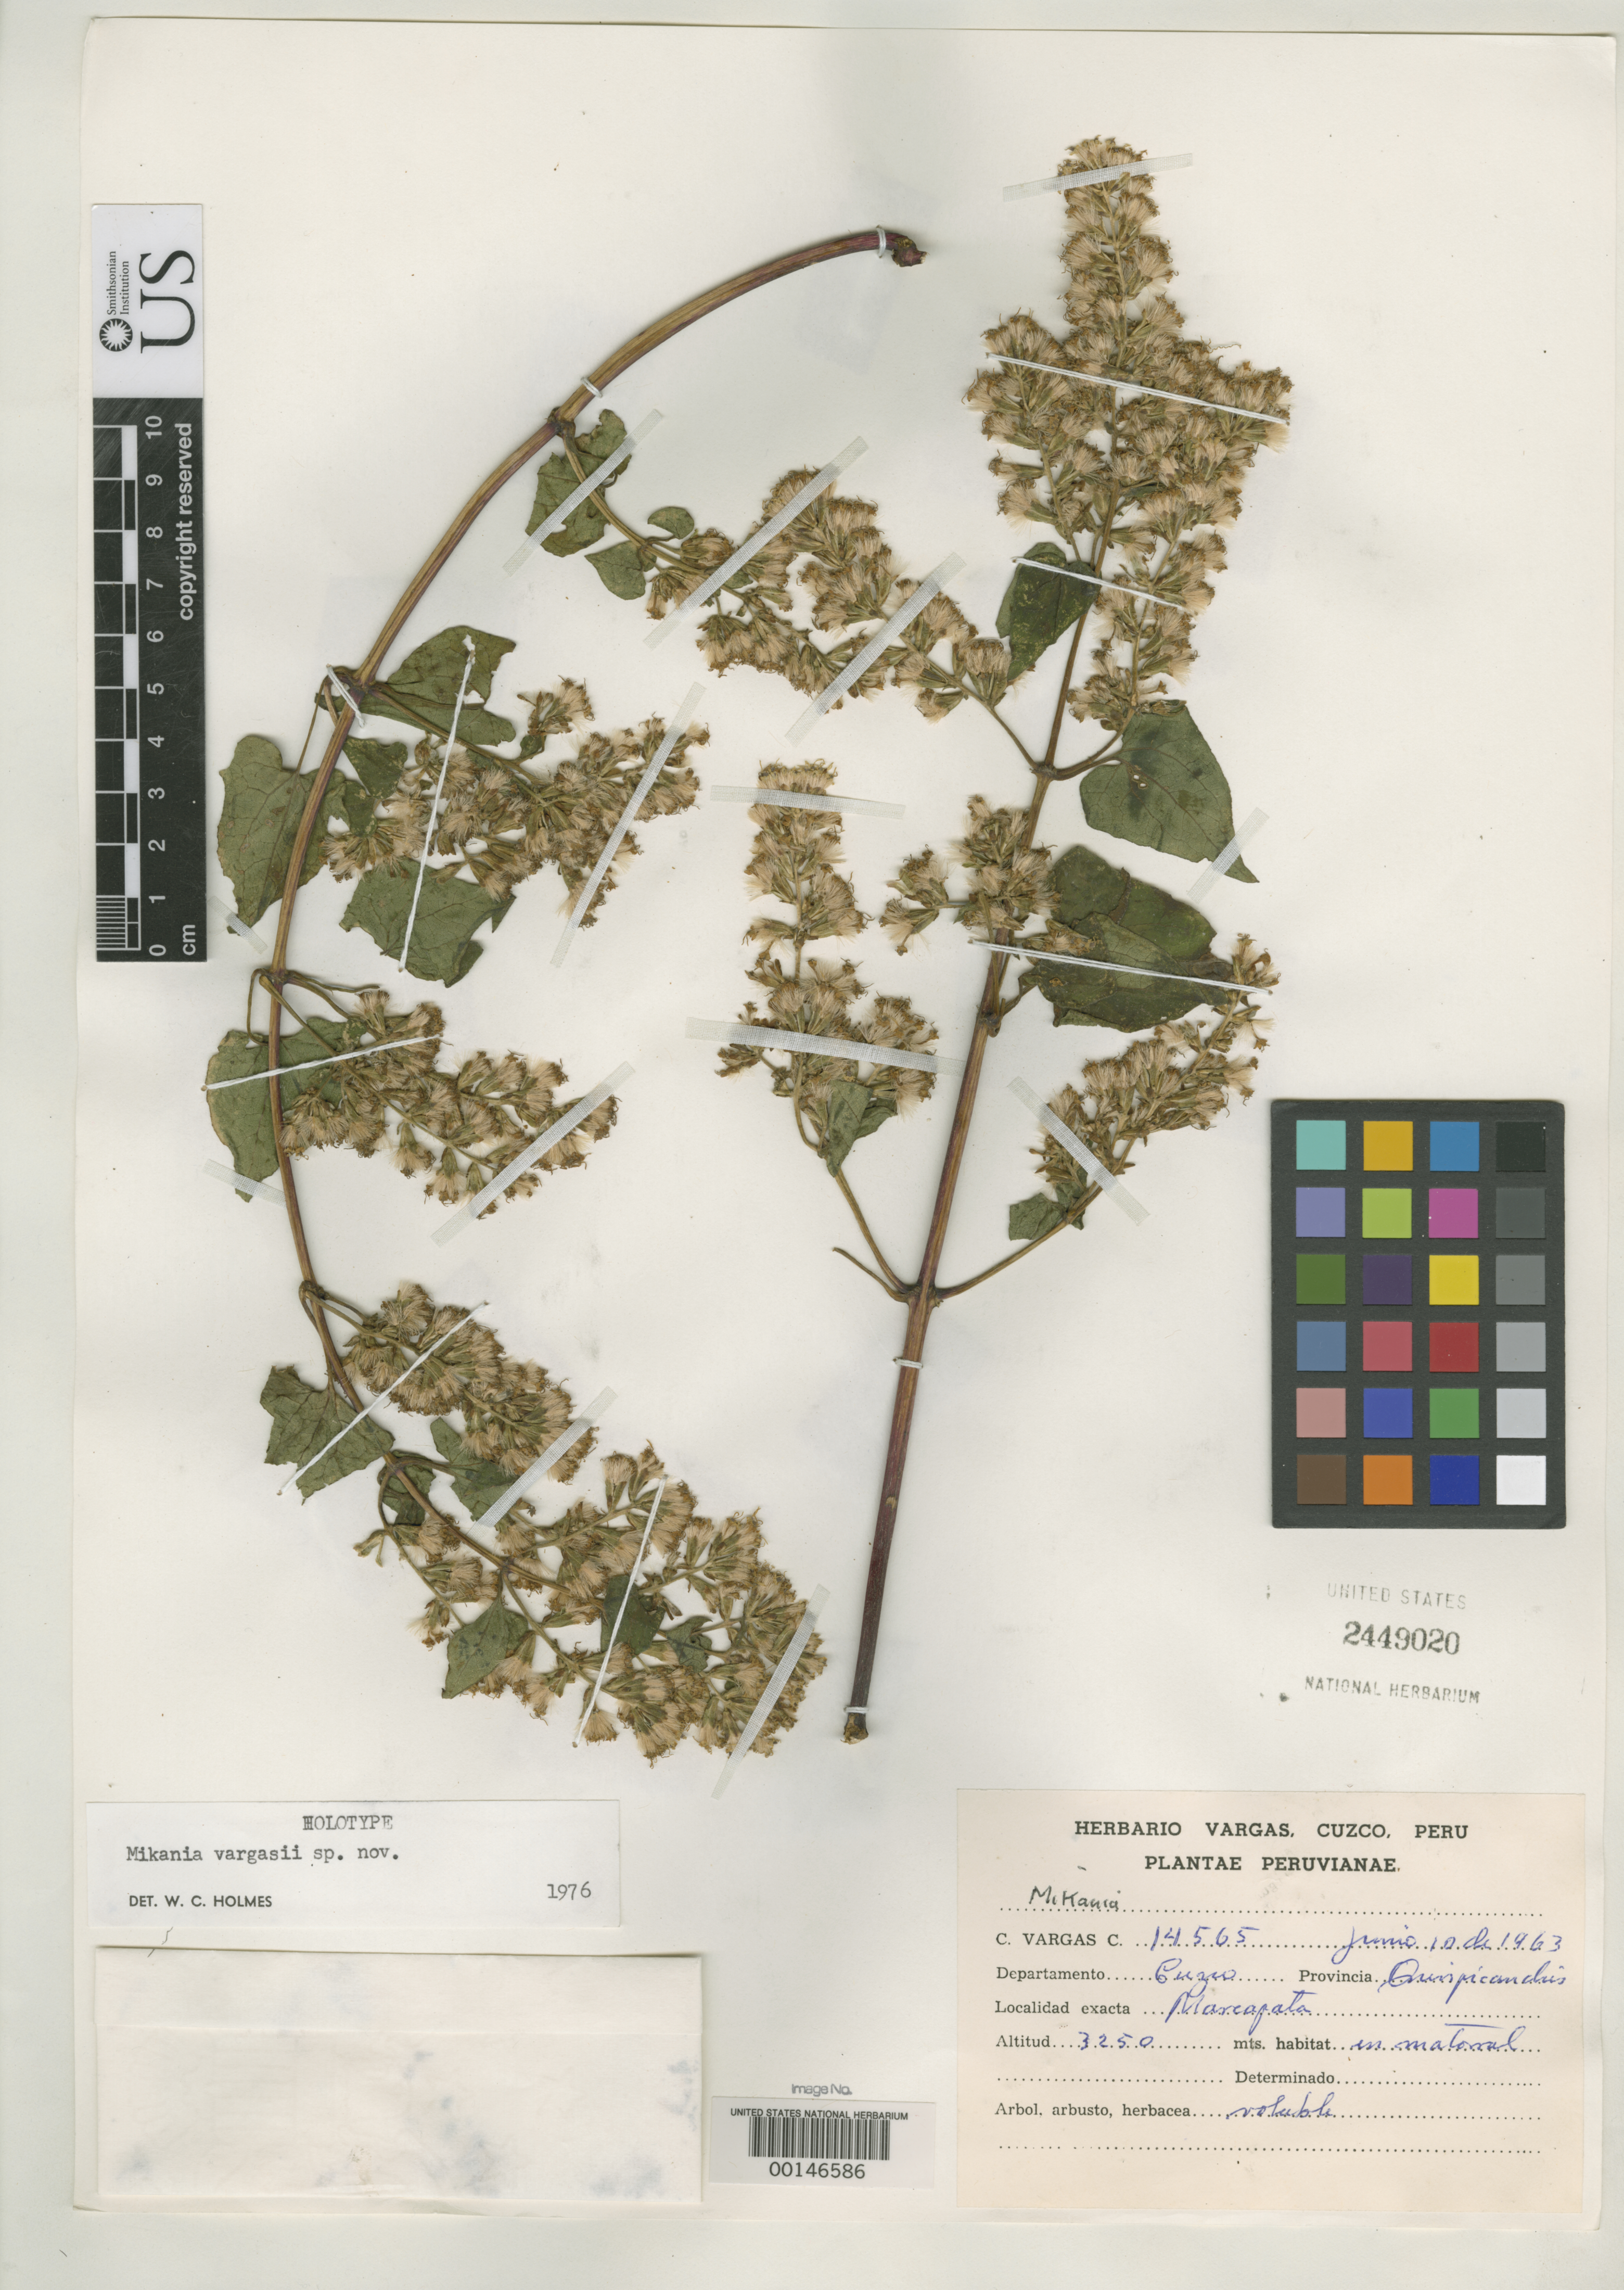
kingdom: Plantae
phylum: Tracheophyta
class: Magnoliopsida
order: Asterales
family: Asteraceae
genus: Mikania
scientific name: Mikania vargasii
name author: W.C. Holmes & McDaniel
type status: Holotype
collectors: C. Vargas Calderón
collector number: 14565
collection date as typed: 10 Jun 1963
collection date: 1963-06-10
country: Peru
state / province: Cusco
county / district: Quispicanchis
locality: Marcapata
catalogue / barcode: US 2449020